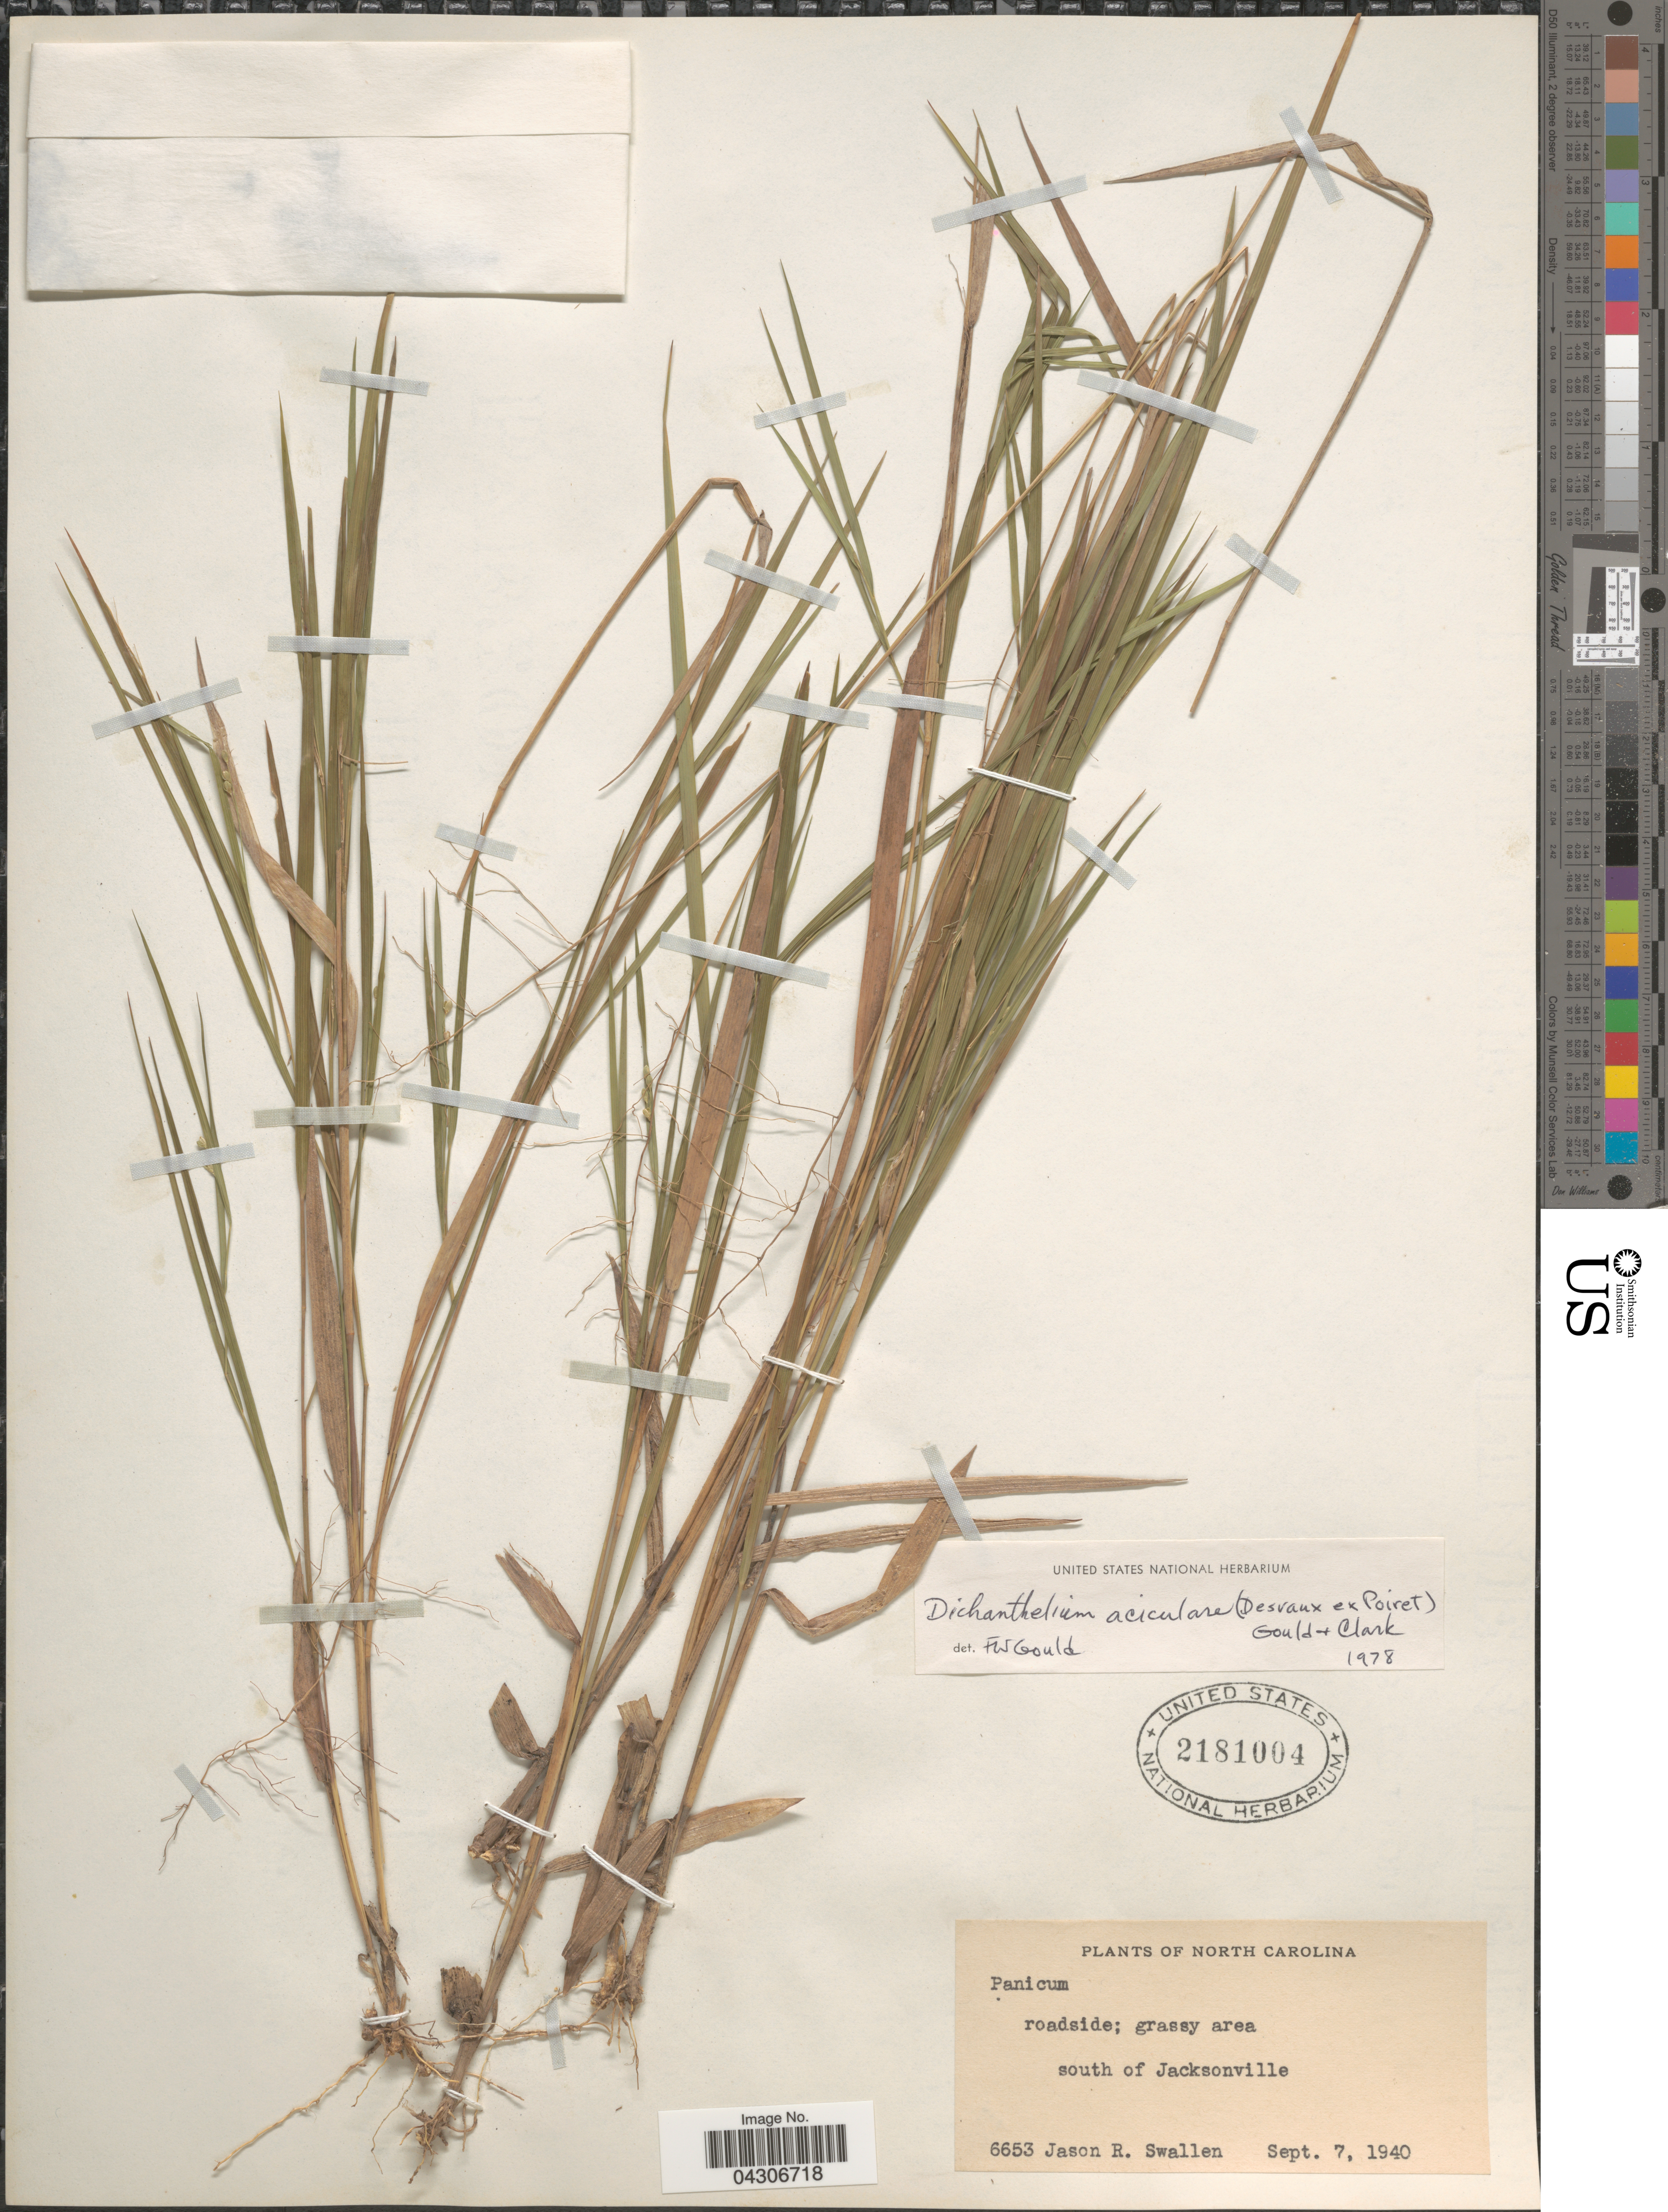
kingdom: Plantae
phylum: Tracheophyta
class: Liliopsida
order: Poales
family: Poaceae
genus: Dichanthelium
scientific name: Dichanthelium aciculare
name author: (Desv. ex Poir.) Gould & C.A. Clark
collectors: J. R. Swallen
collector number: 6653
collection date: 1940-09-07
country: United States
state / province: North Carolina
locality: Roadside; grassy area south of Jacksonville.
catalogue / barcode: US 2181004